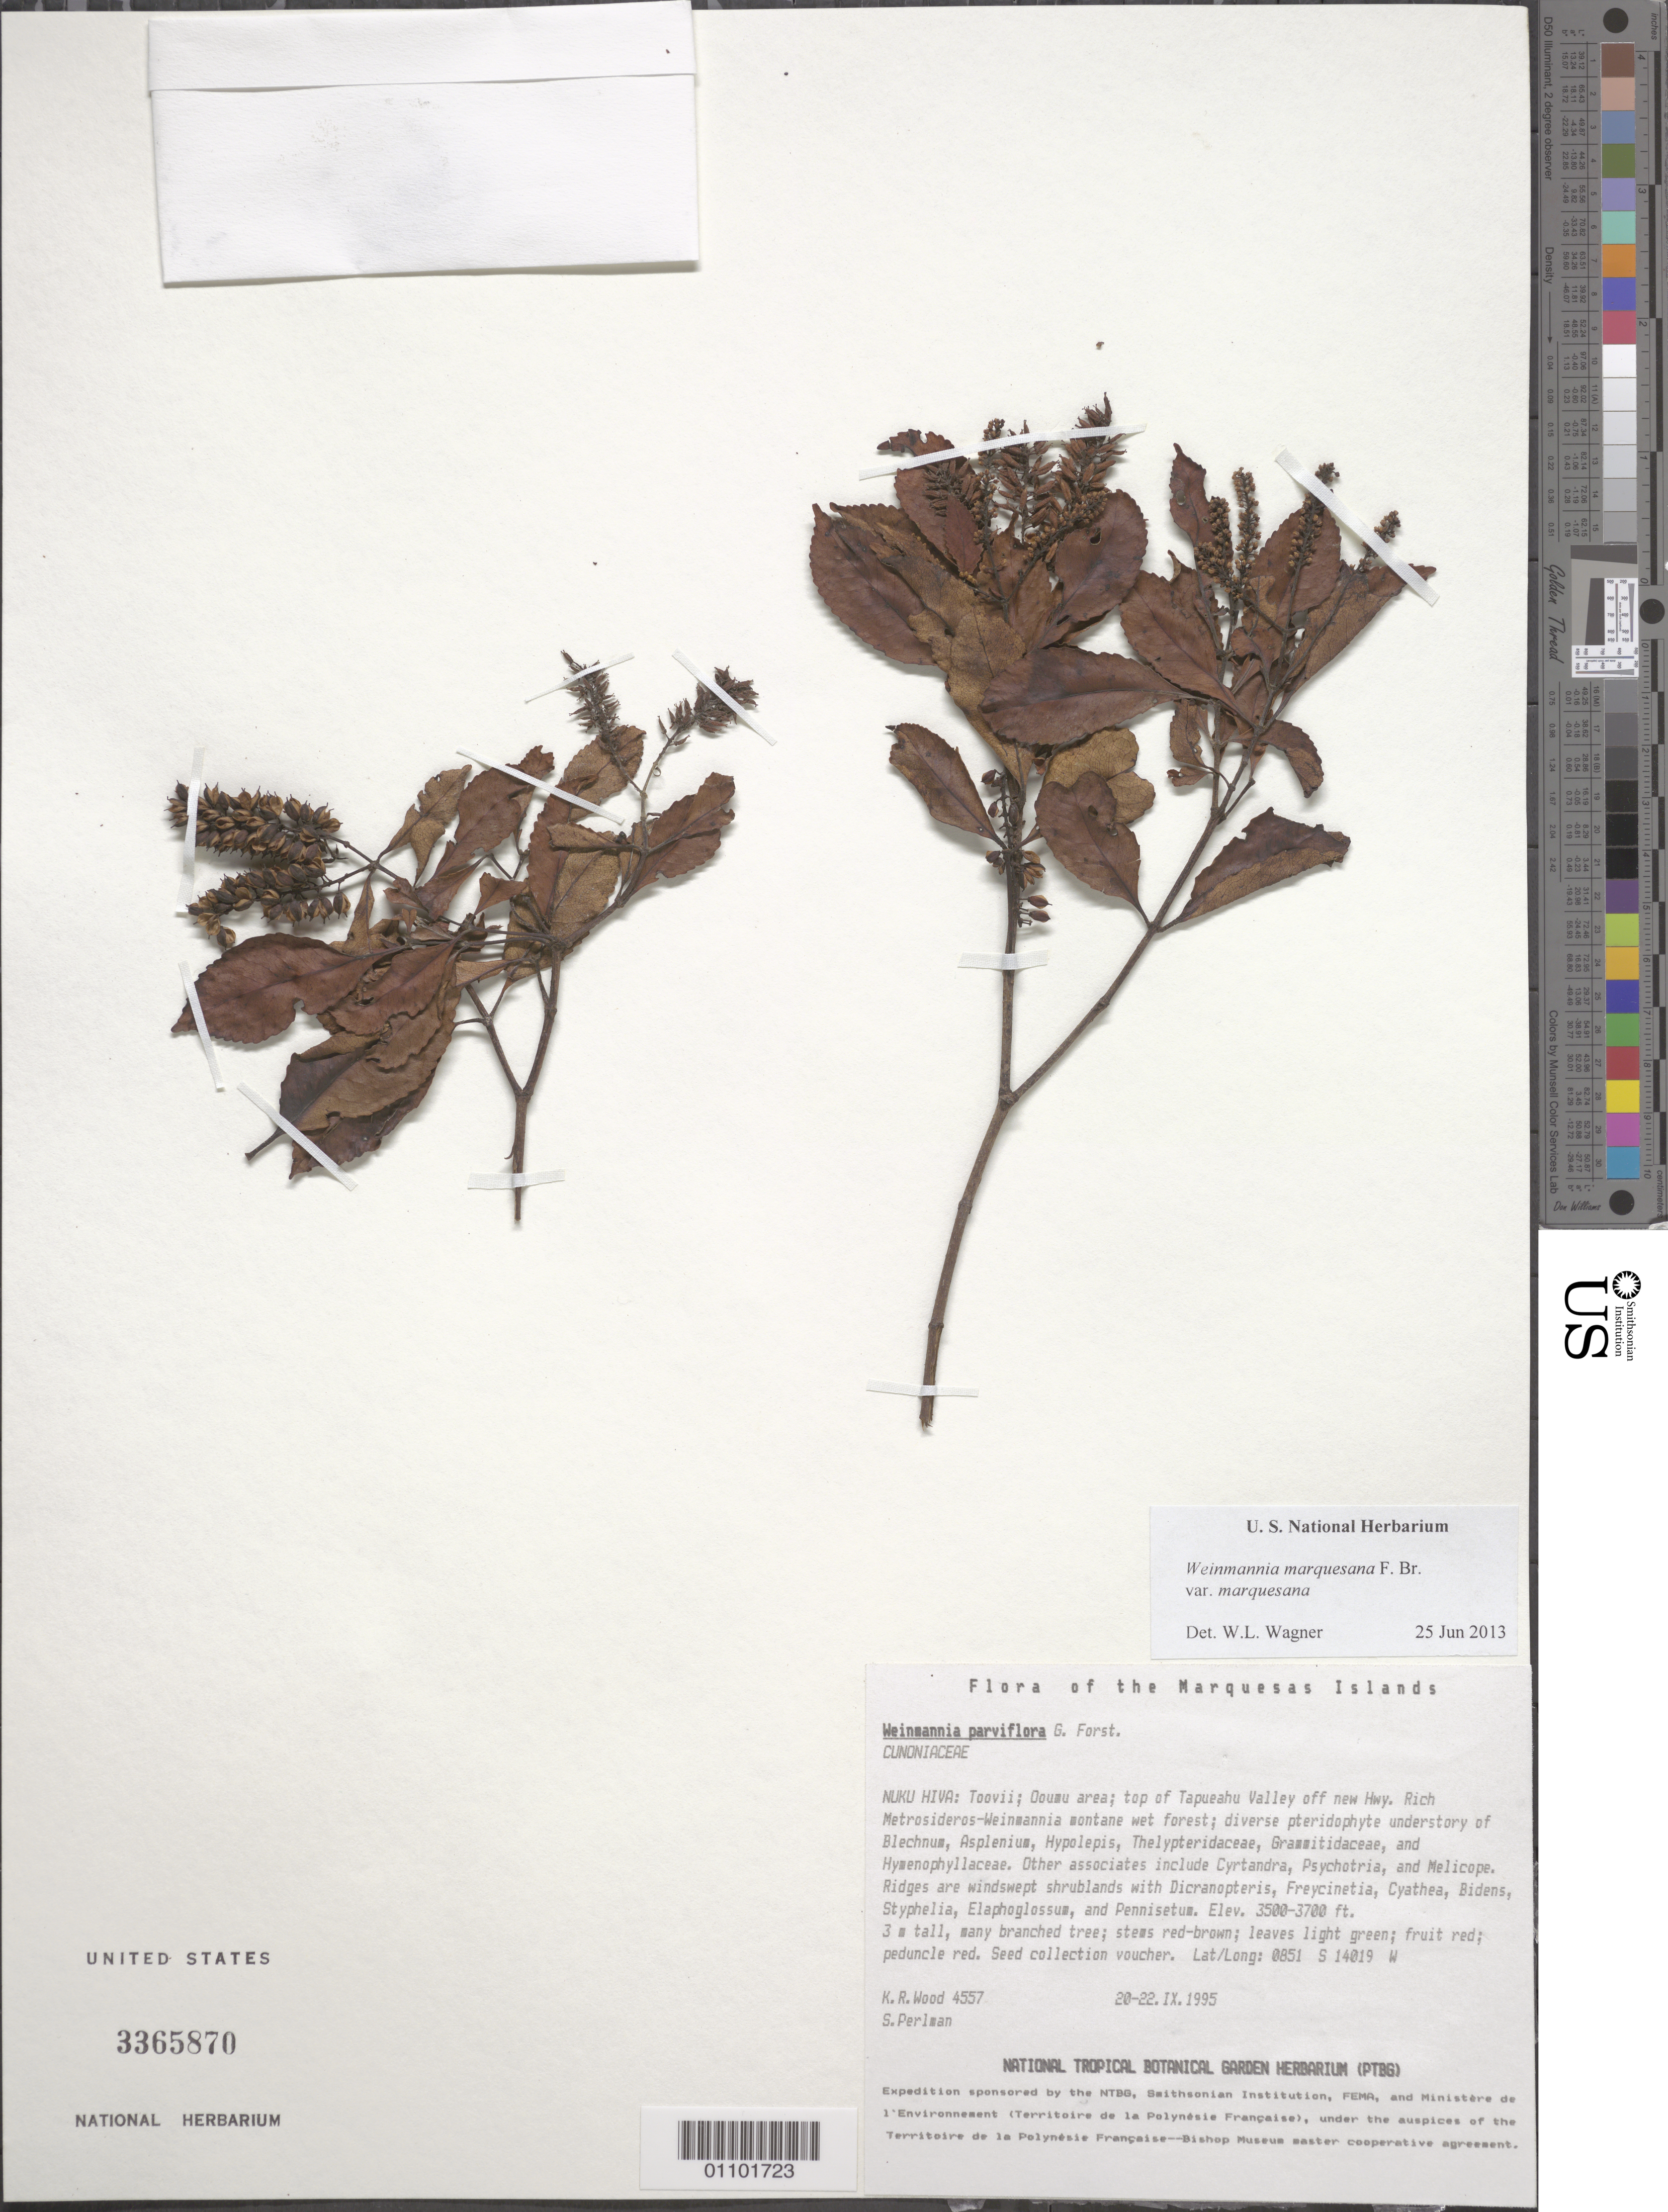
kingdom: Plantae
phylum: Tracheophyta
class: Magnoliopsida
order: Oxalidales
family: Cunoniaceae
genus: Pterophylla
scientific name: Pterophylla marquesana var. marquesana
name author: (F. Br.) Pillon & H.C. Hopkins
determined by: Wagner, W. L., (BOT), Smithsonian Institution - National Museum of Natural History (UNITED STATES)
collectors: K. R. Wood & S. P. Perlman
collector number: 4557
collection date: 1995-09-20/1995-09-22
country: French Polynesia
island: Nuku Hiva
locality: Toovii, Ooumu area, top of Tapueahu Valley off new hwy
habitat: Metrosideros-Weinmannia montane wet forests w/ diverse pteridophyte understory (Blechnum, Asplenium, Hypolepis, Thelypteridaceae, Grammitidaceae, Hymenophyllaceae)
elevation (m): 1067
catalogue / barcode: US 3365870